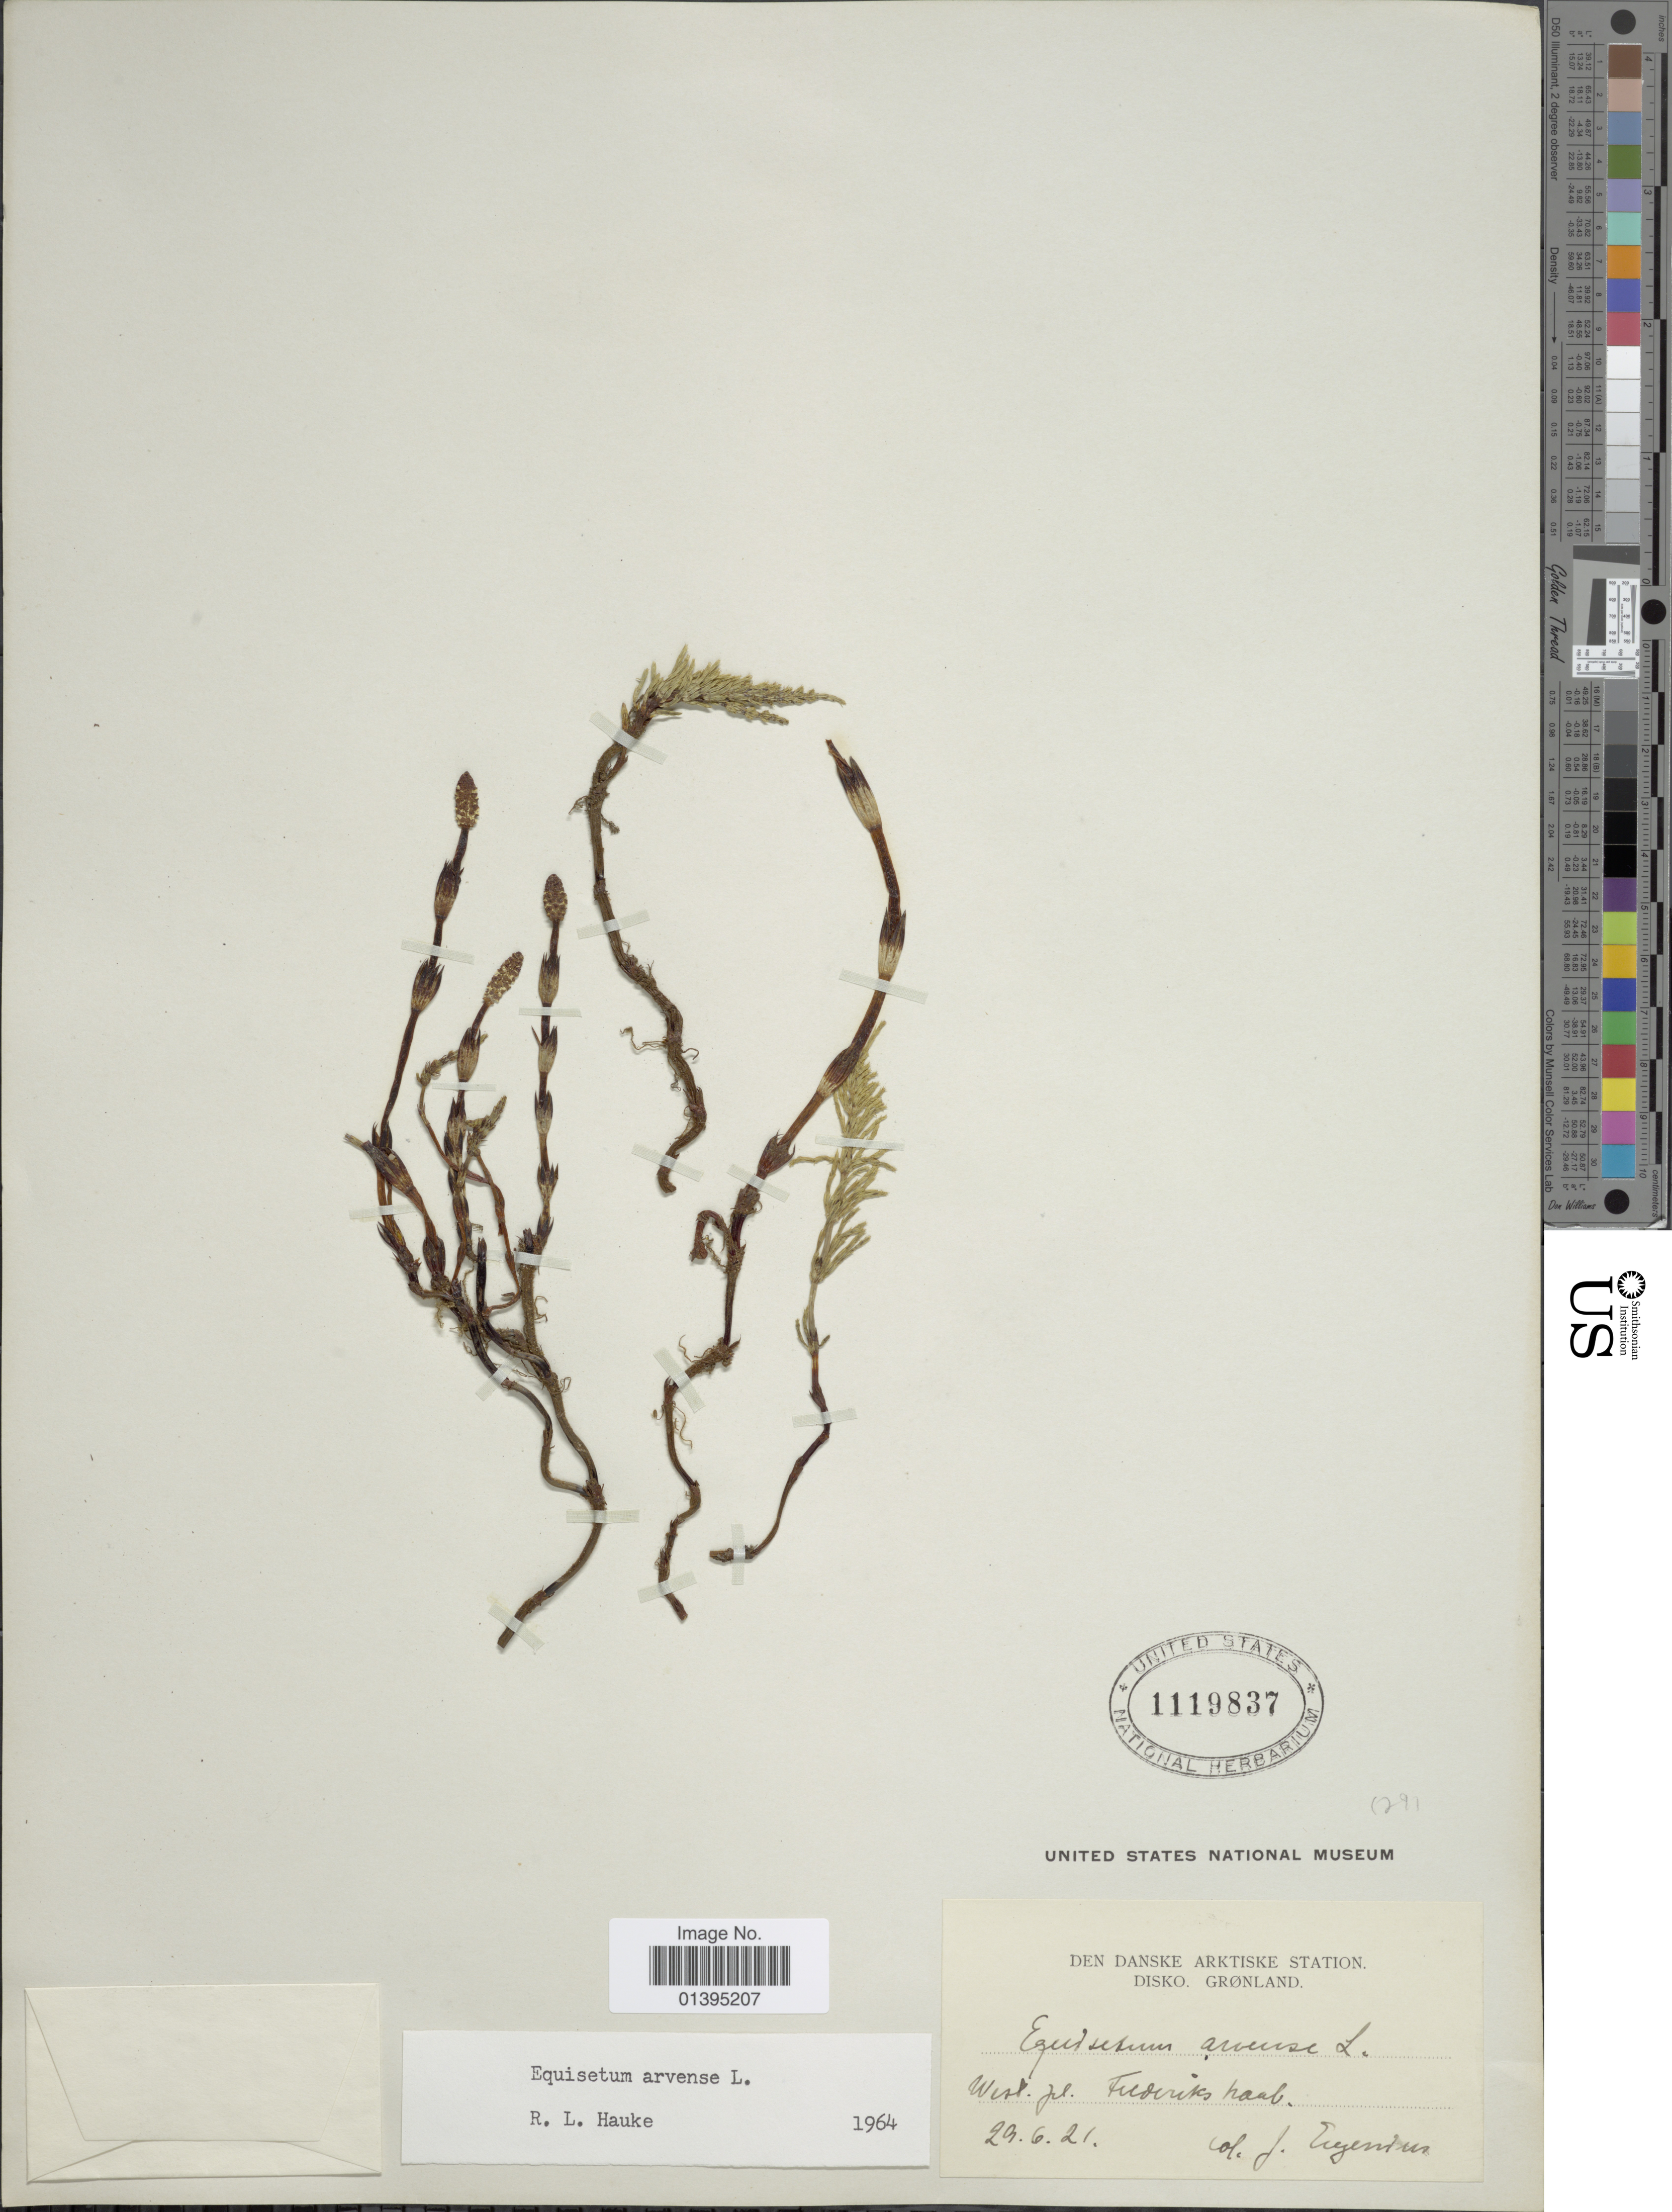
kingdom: Plantae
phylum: Tracheophyta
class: Polypodiopsida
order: Equisetales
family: Equisetaceae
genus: Equisetum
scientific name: Equisetum arvense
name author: L.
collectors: J. Eugenius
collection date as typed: Transcribed d/m/y: 29/6/21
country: Greenland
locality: West Gr. Frederikshaab.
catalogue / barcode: US 1119837